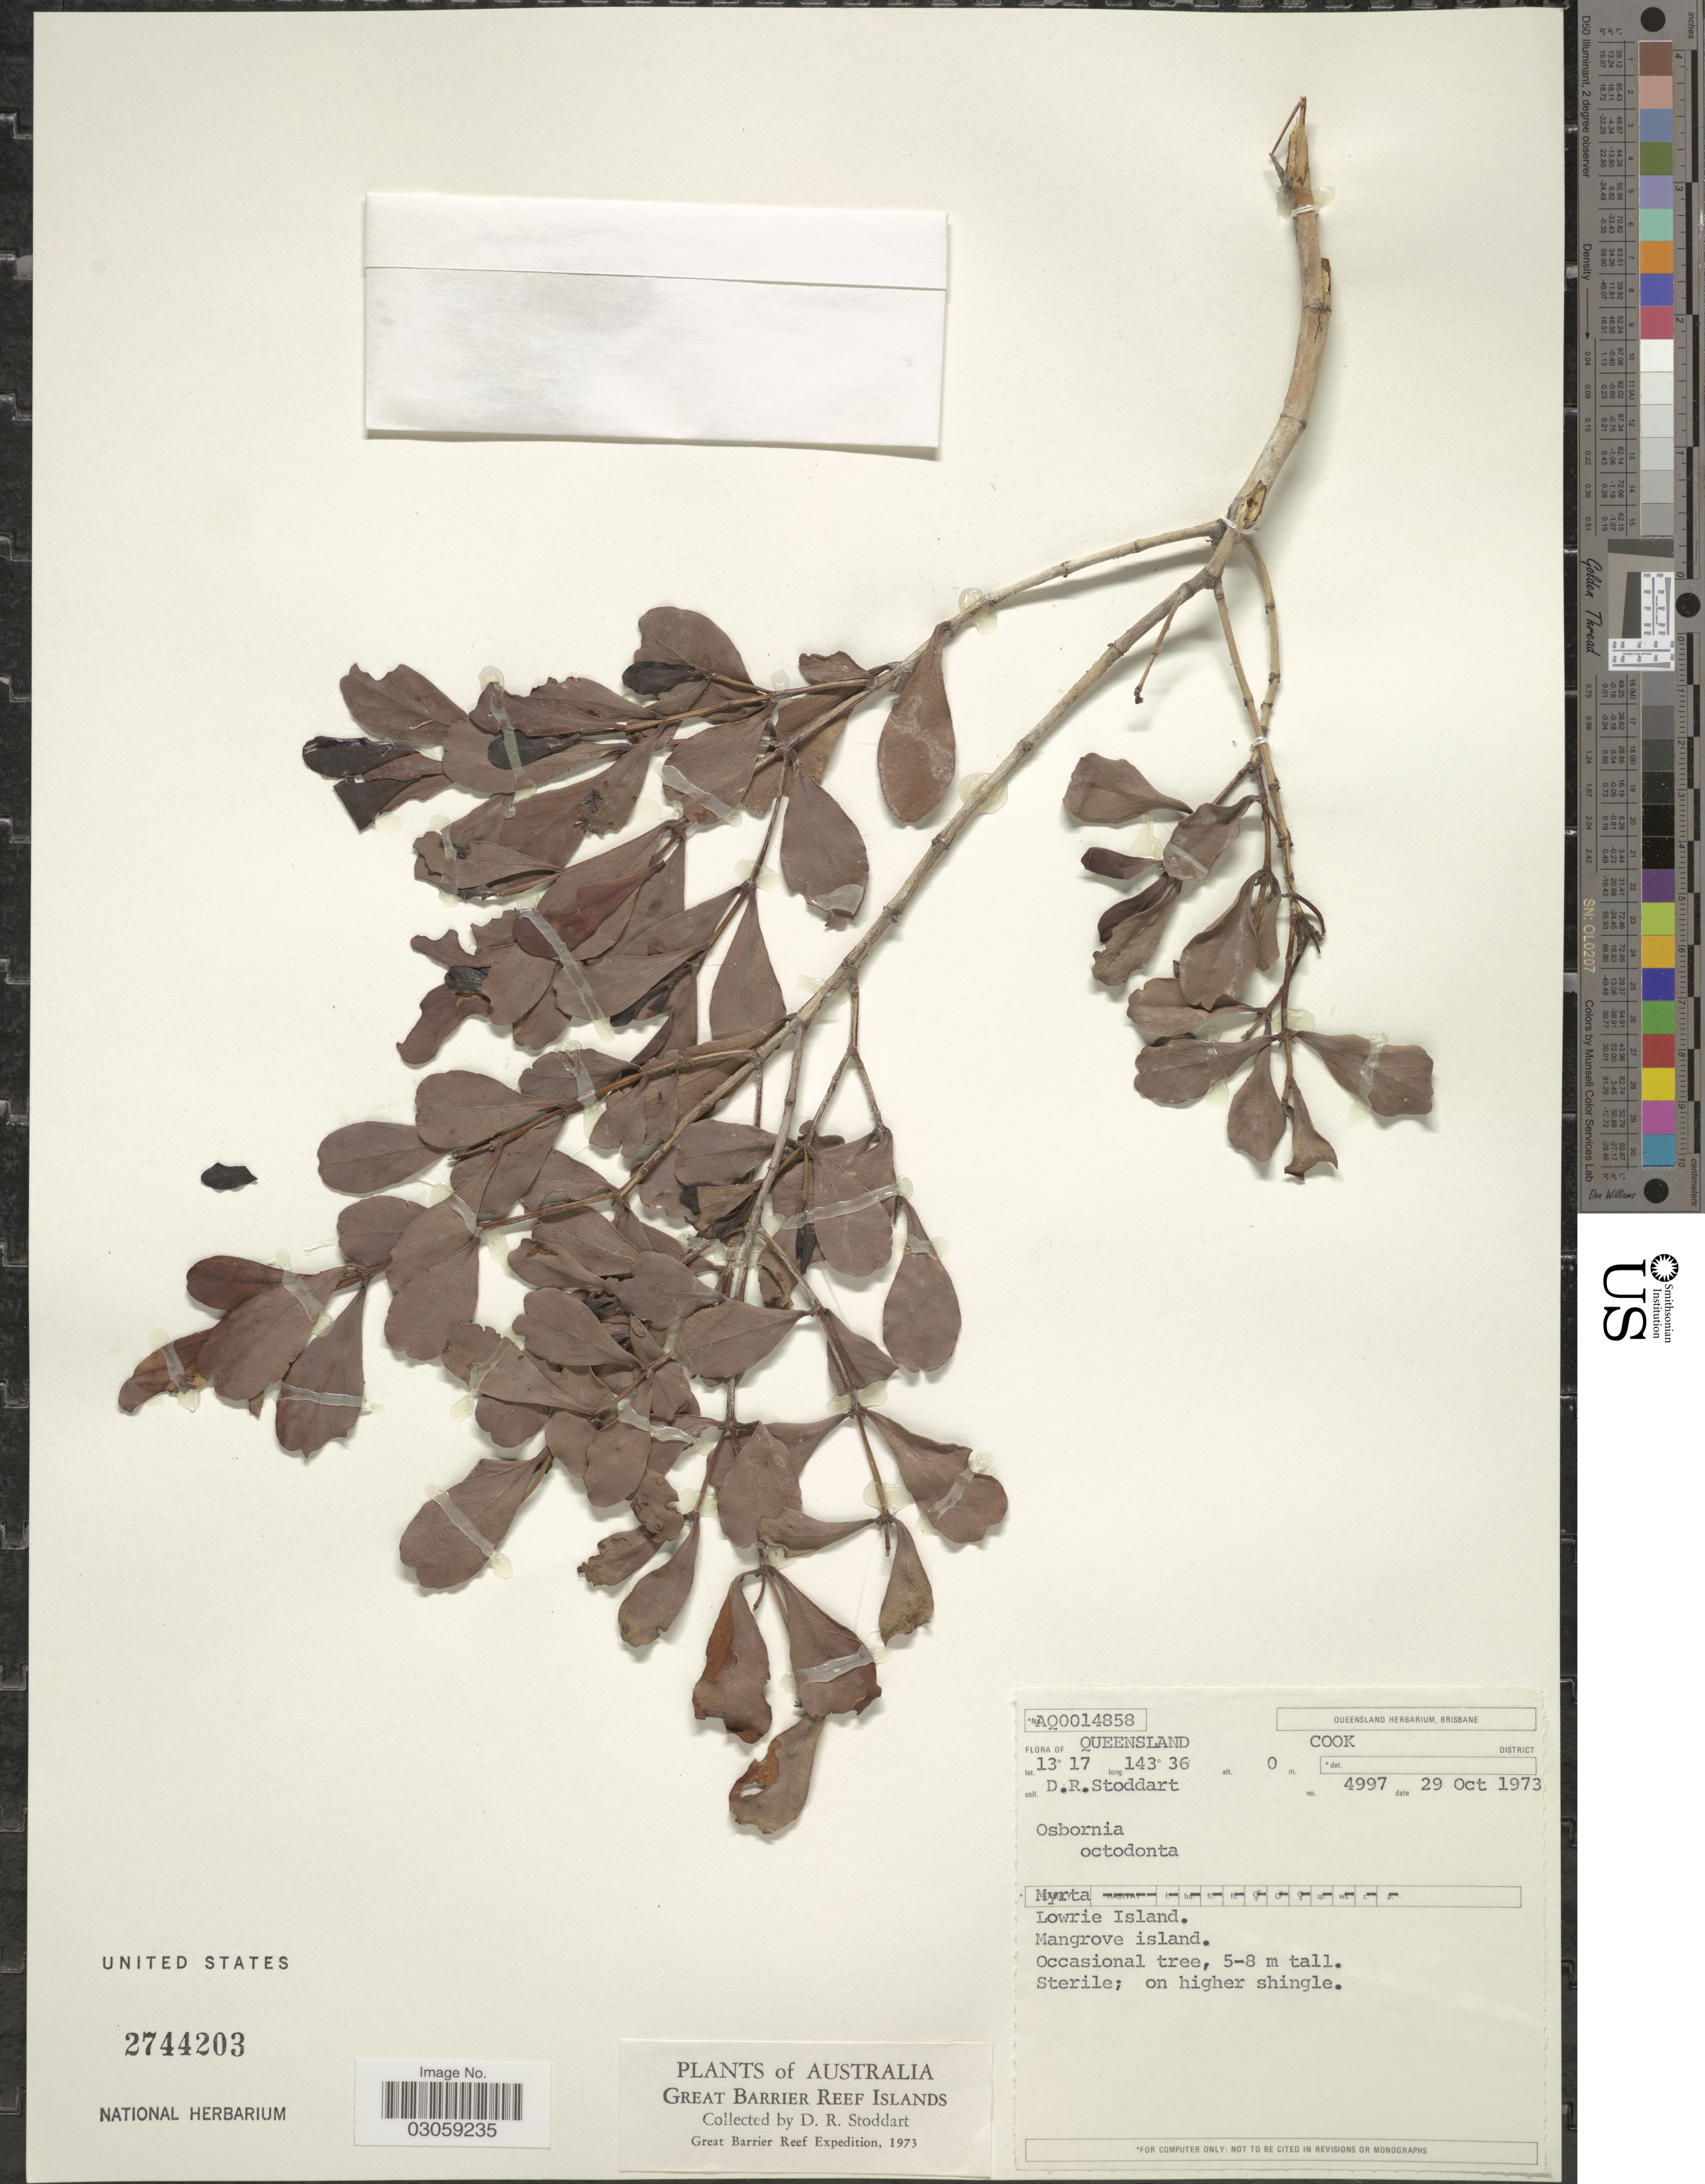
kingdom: Plantae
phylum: Tracheophyta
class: Magnoliopsida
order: Myrtales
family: Myrtaceae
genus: Osbornia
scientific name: Osbornia octodonta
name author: F. Muell.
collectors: D. R. Stoddart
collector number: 4997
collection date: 1973-10-29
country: Australia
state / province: Queensland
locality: Cook District. Lowrie Island. Mangrove island.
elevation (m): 0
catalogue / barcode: US 2744203